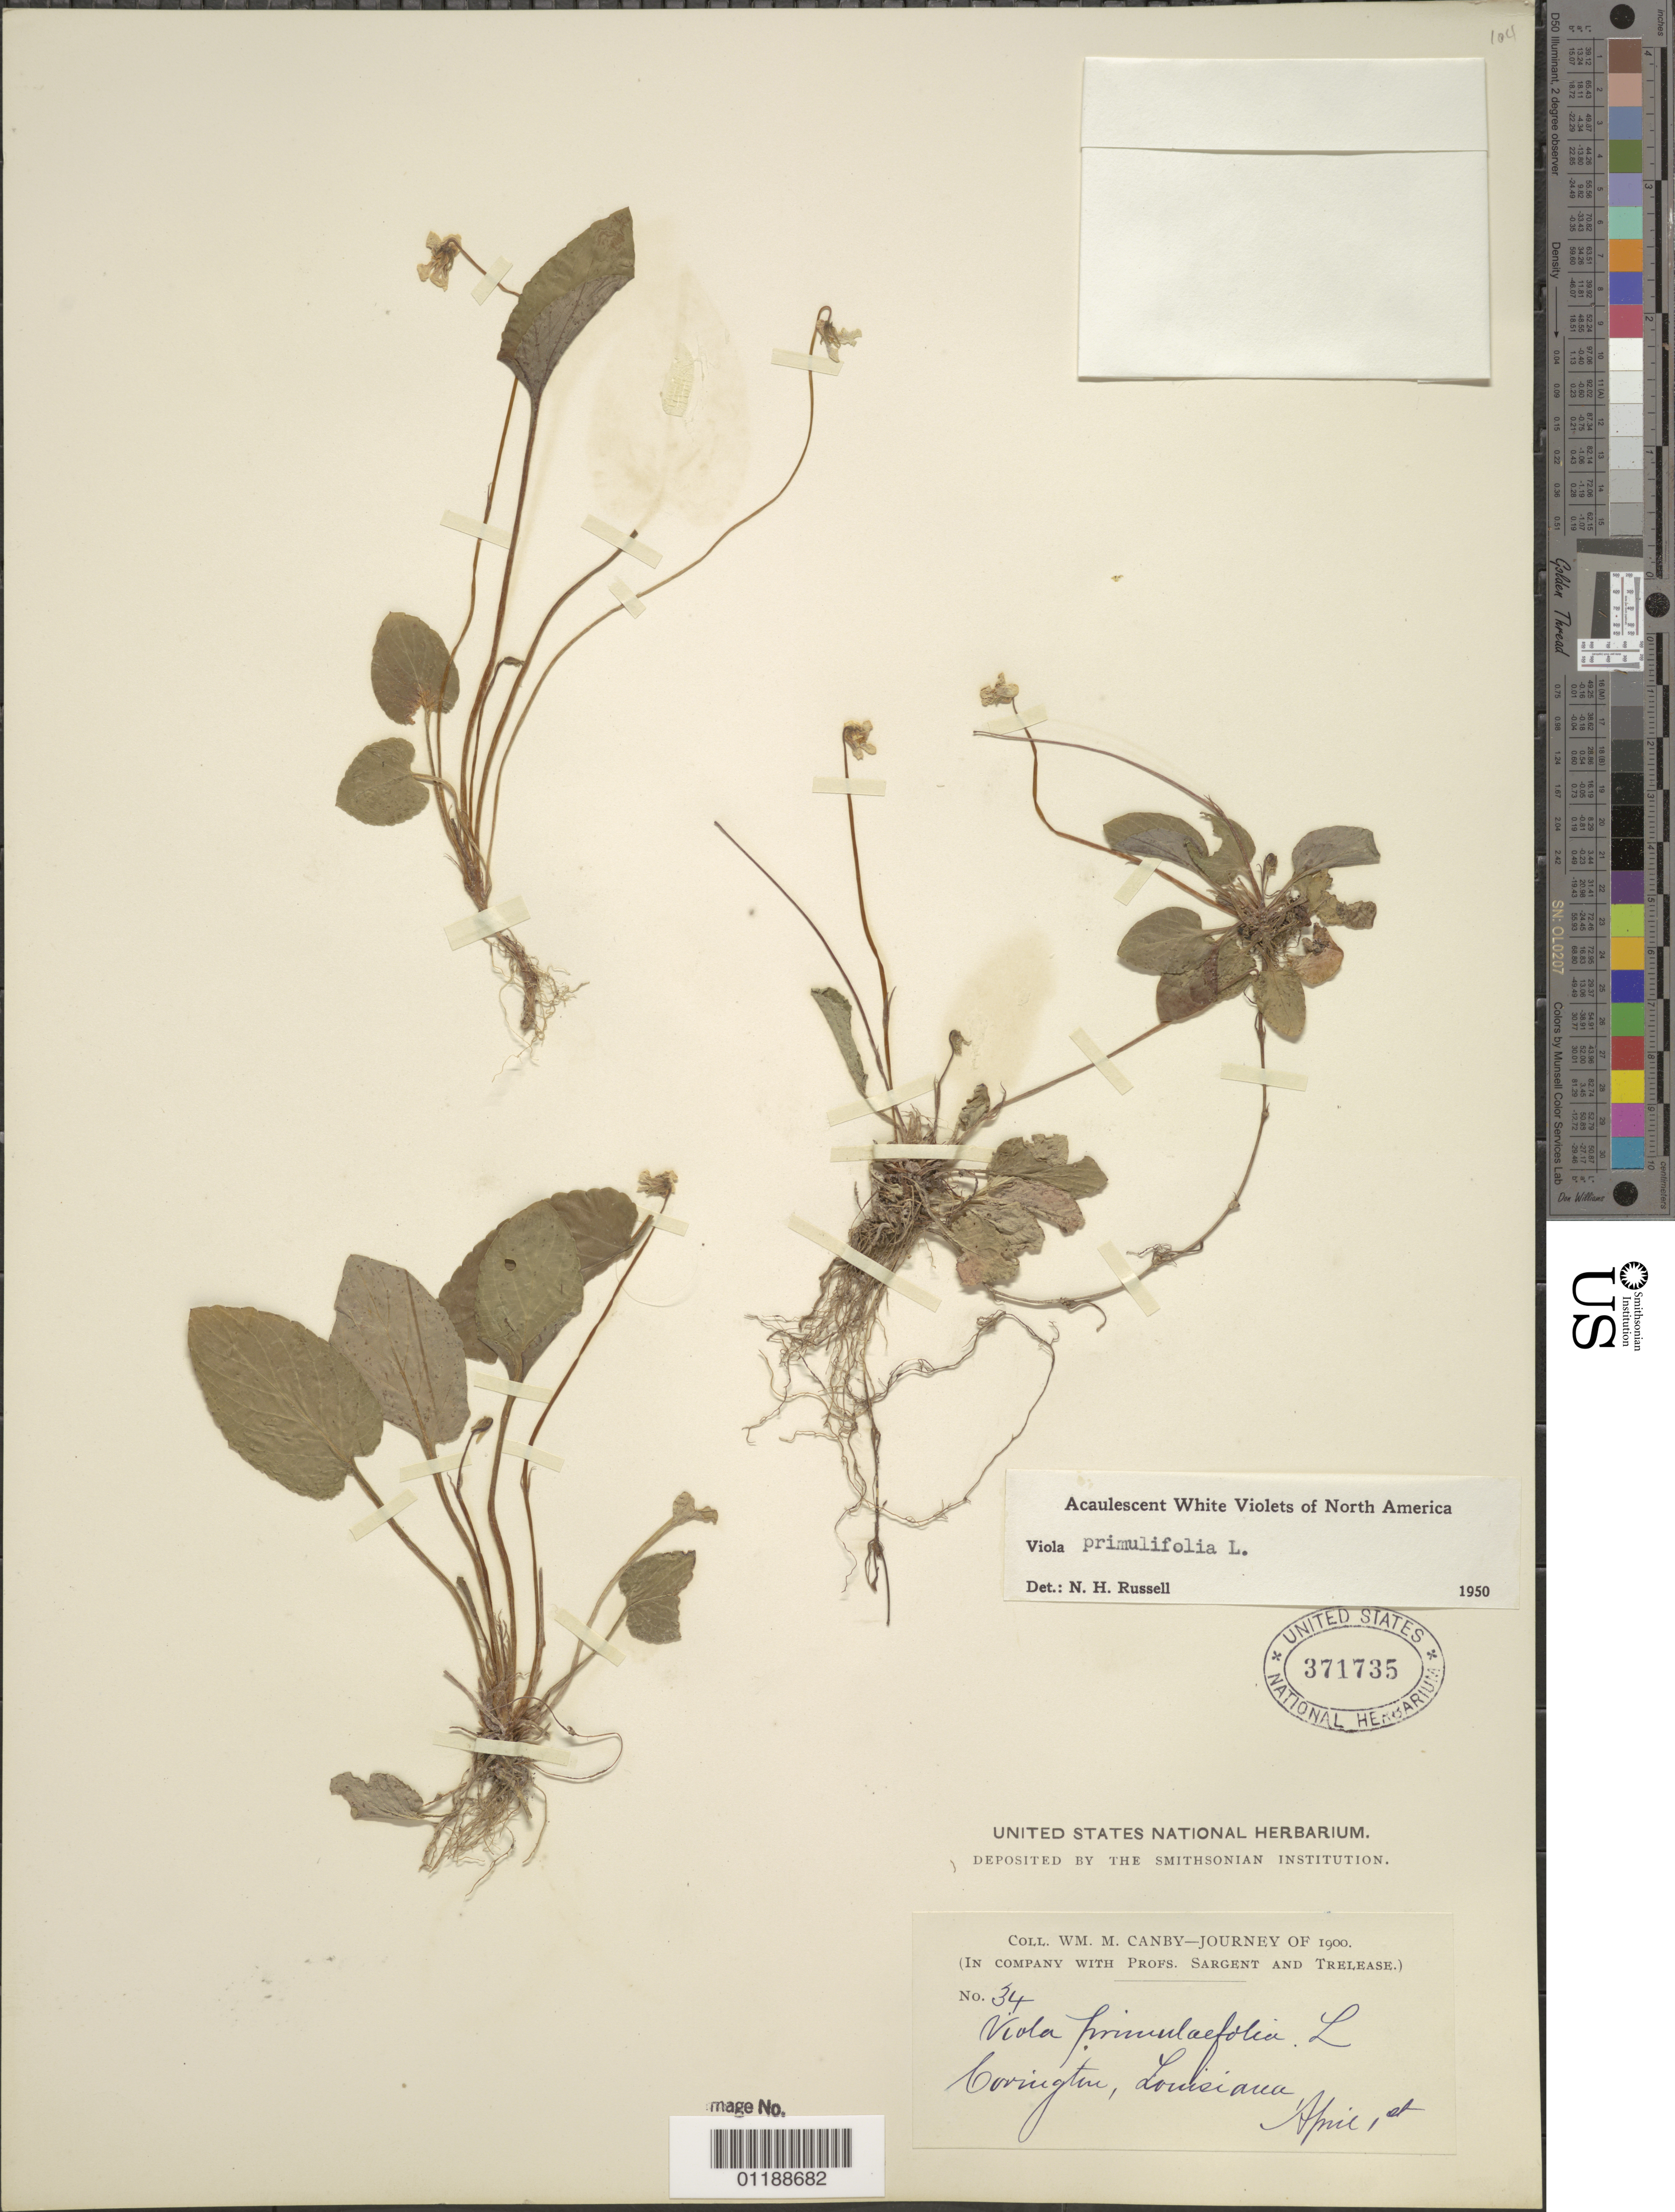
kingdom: Plantae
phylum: Tracheophyta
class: Magnoliopsida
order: Malpighiales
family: Violaceae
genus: Viola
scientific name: Viola primulifolia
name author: L.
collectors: W. M. Canby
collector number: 34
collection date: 1900-04-01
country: United States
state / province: Louisiana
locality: Covington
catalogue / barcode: US 371735